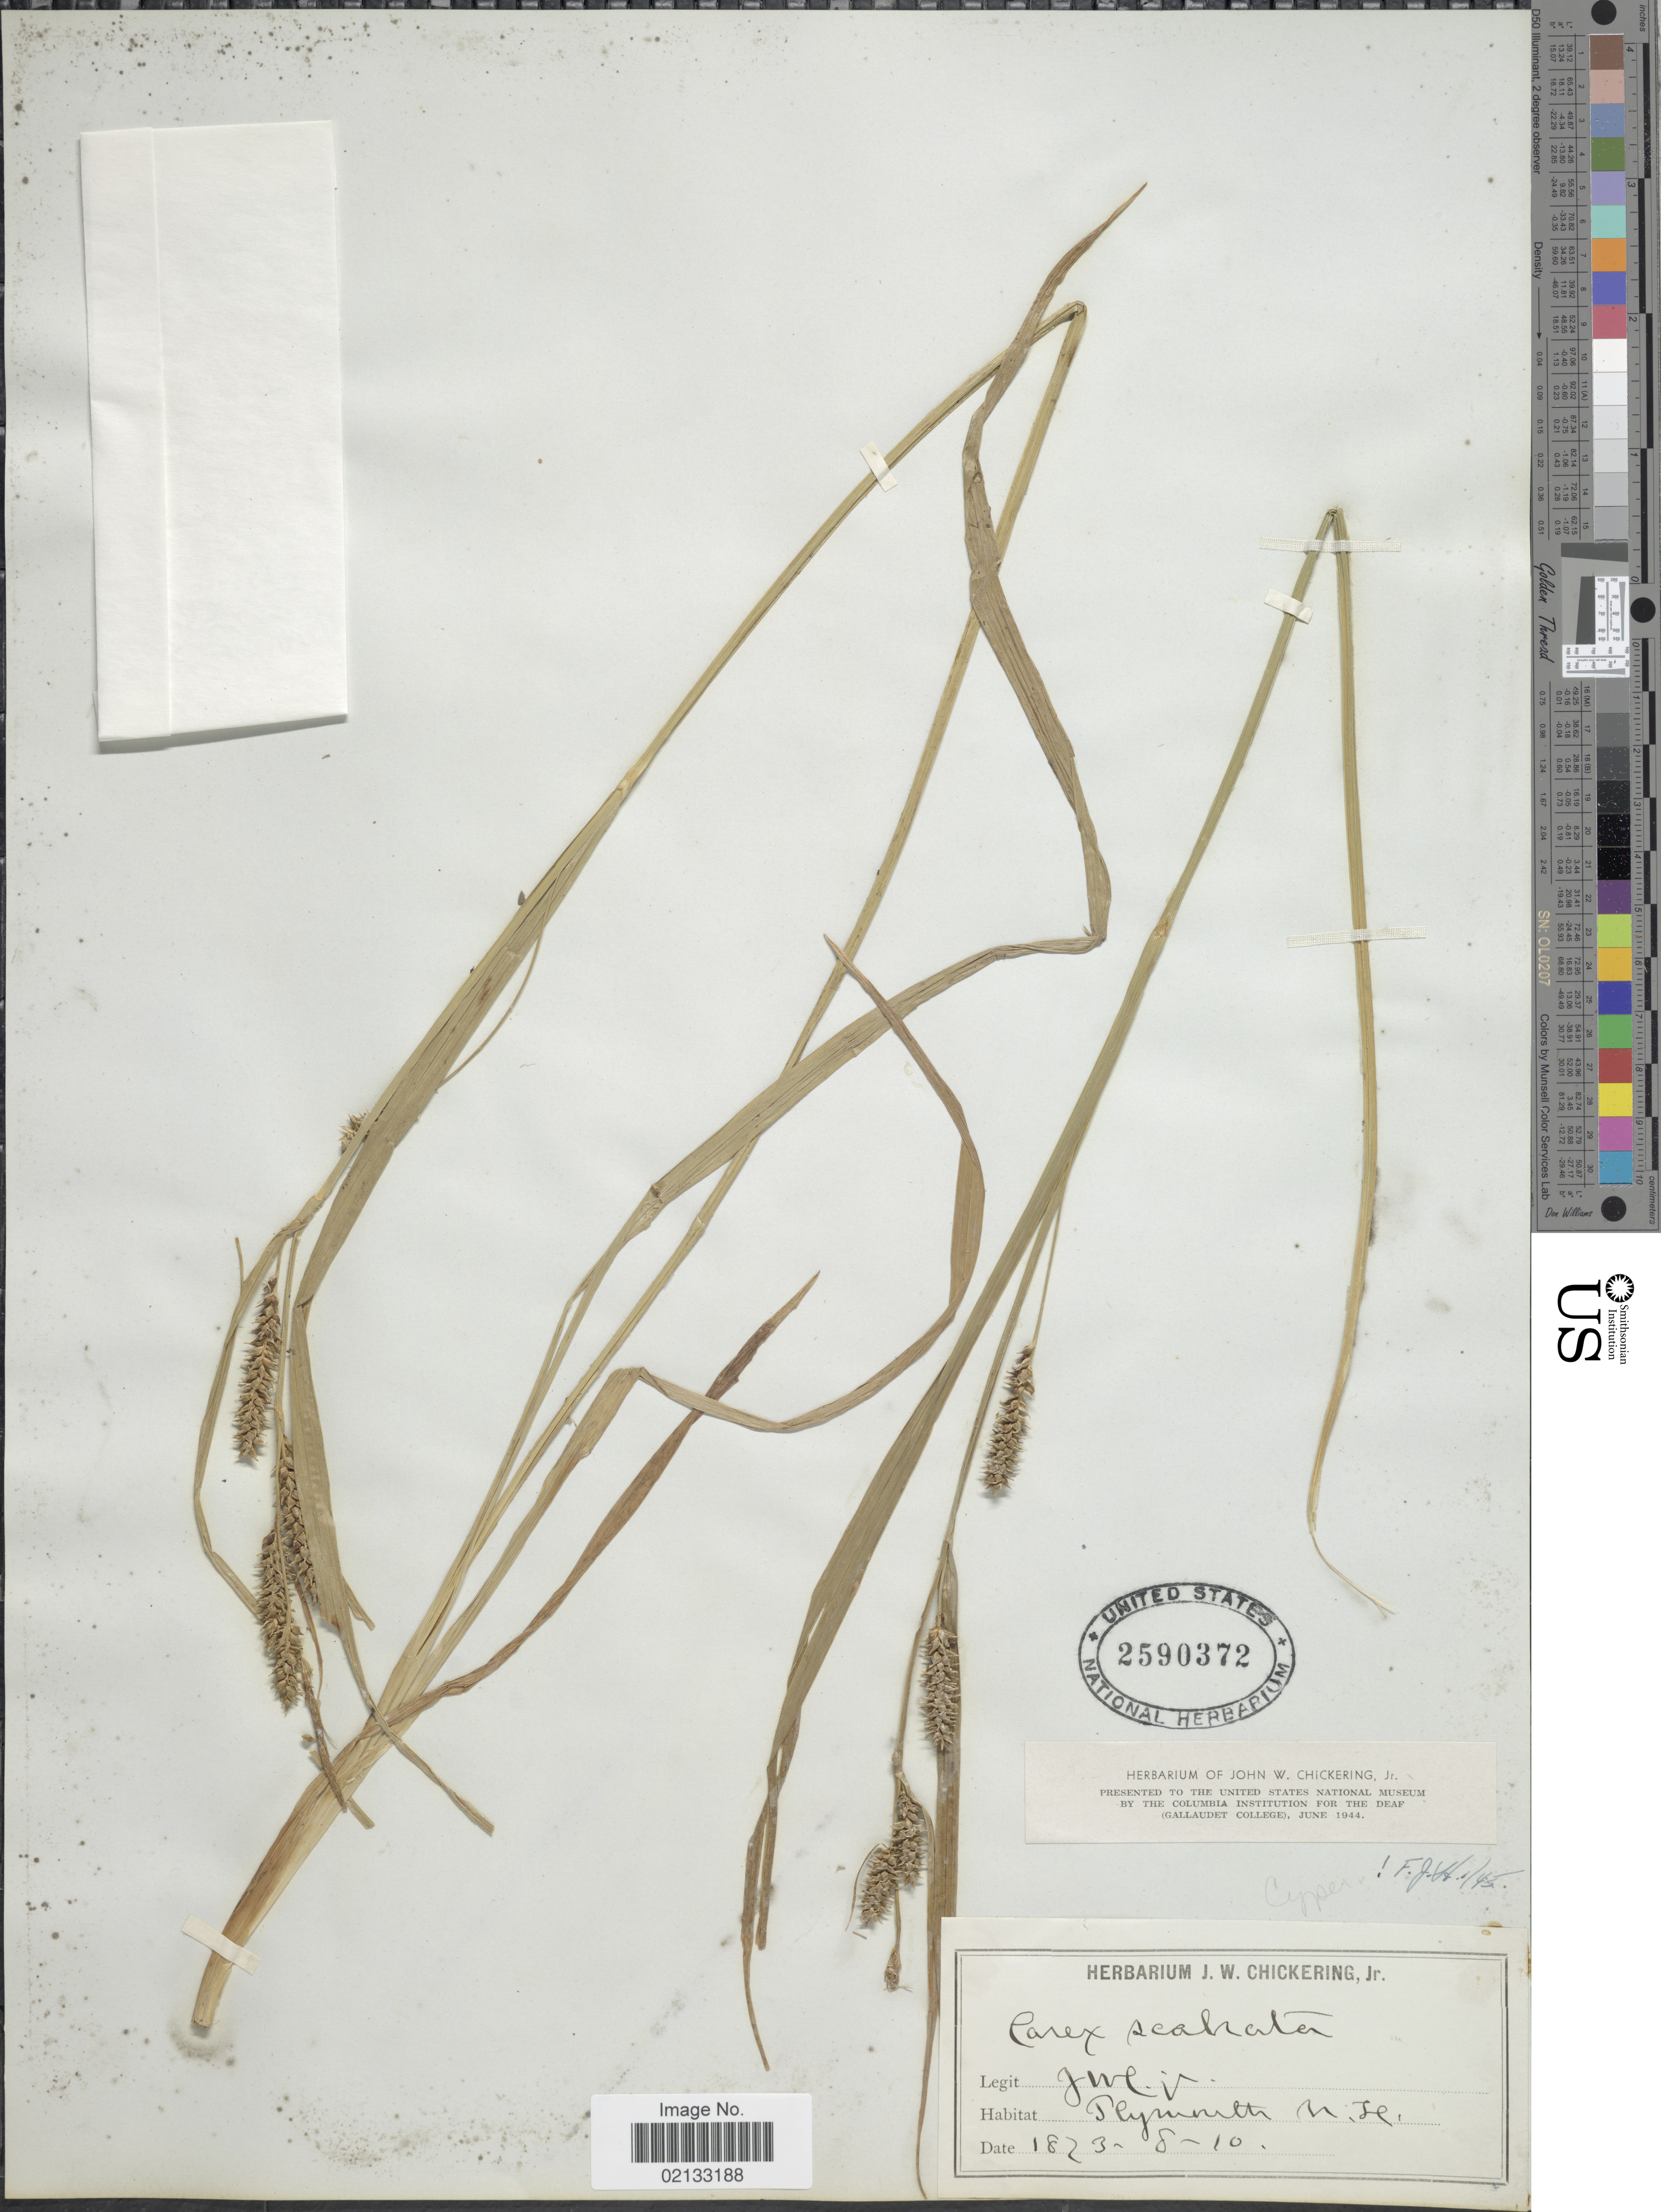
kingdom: Plantae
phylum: Tracheophyta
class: Liliopsida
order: Poales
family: Cyperaceae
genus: Carex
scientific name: Carex scabrata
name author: Schwein.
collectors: J. W. Chickering Jr.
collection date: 1823-10-08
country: United States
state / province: New Hampshire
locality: Plymouth N.H.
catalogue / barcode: US 2590372